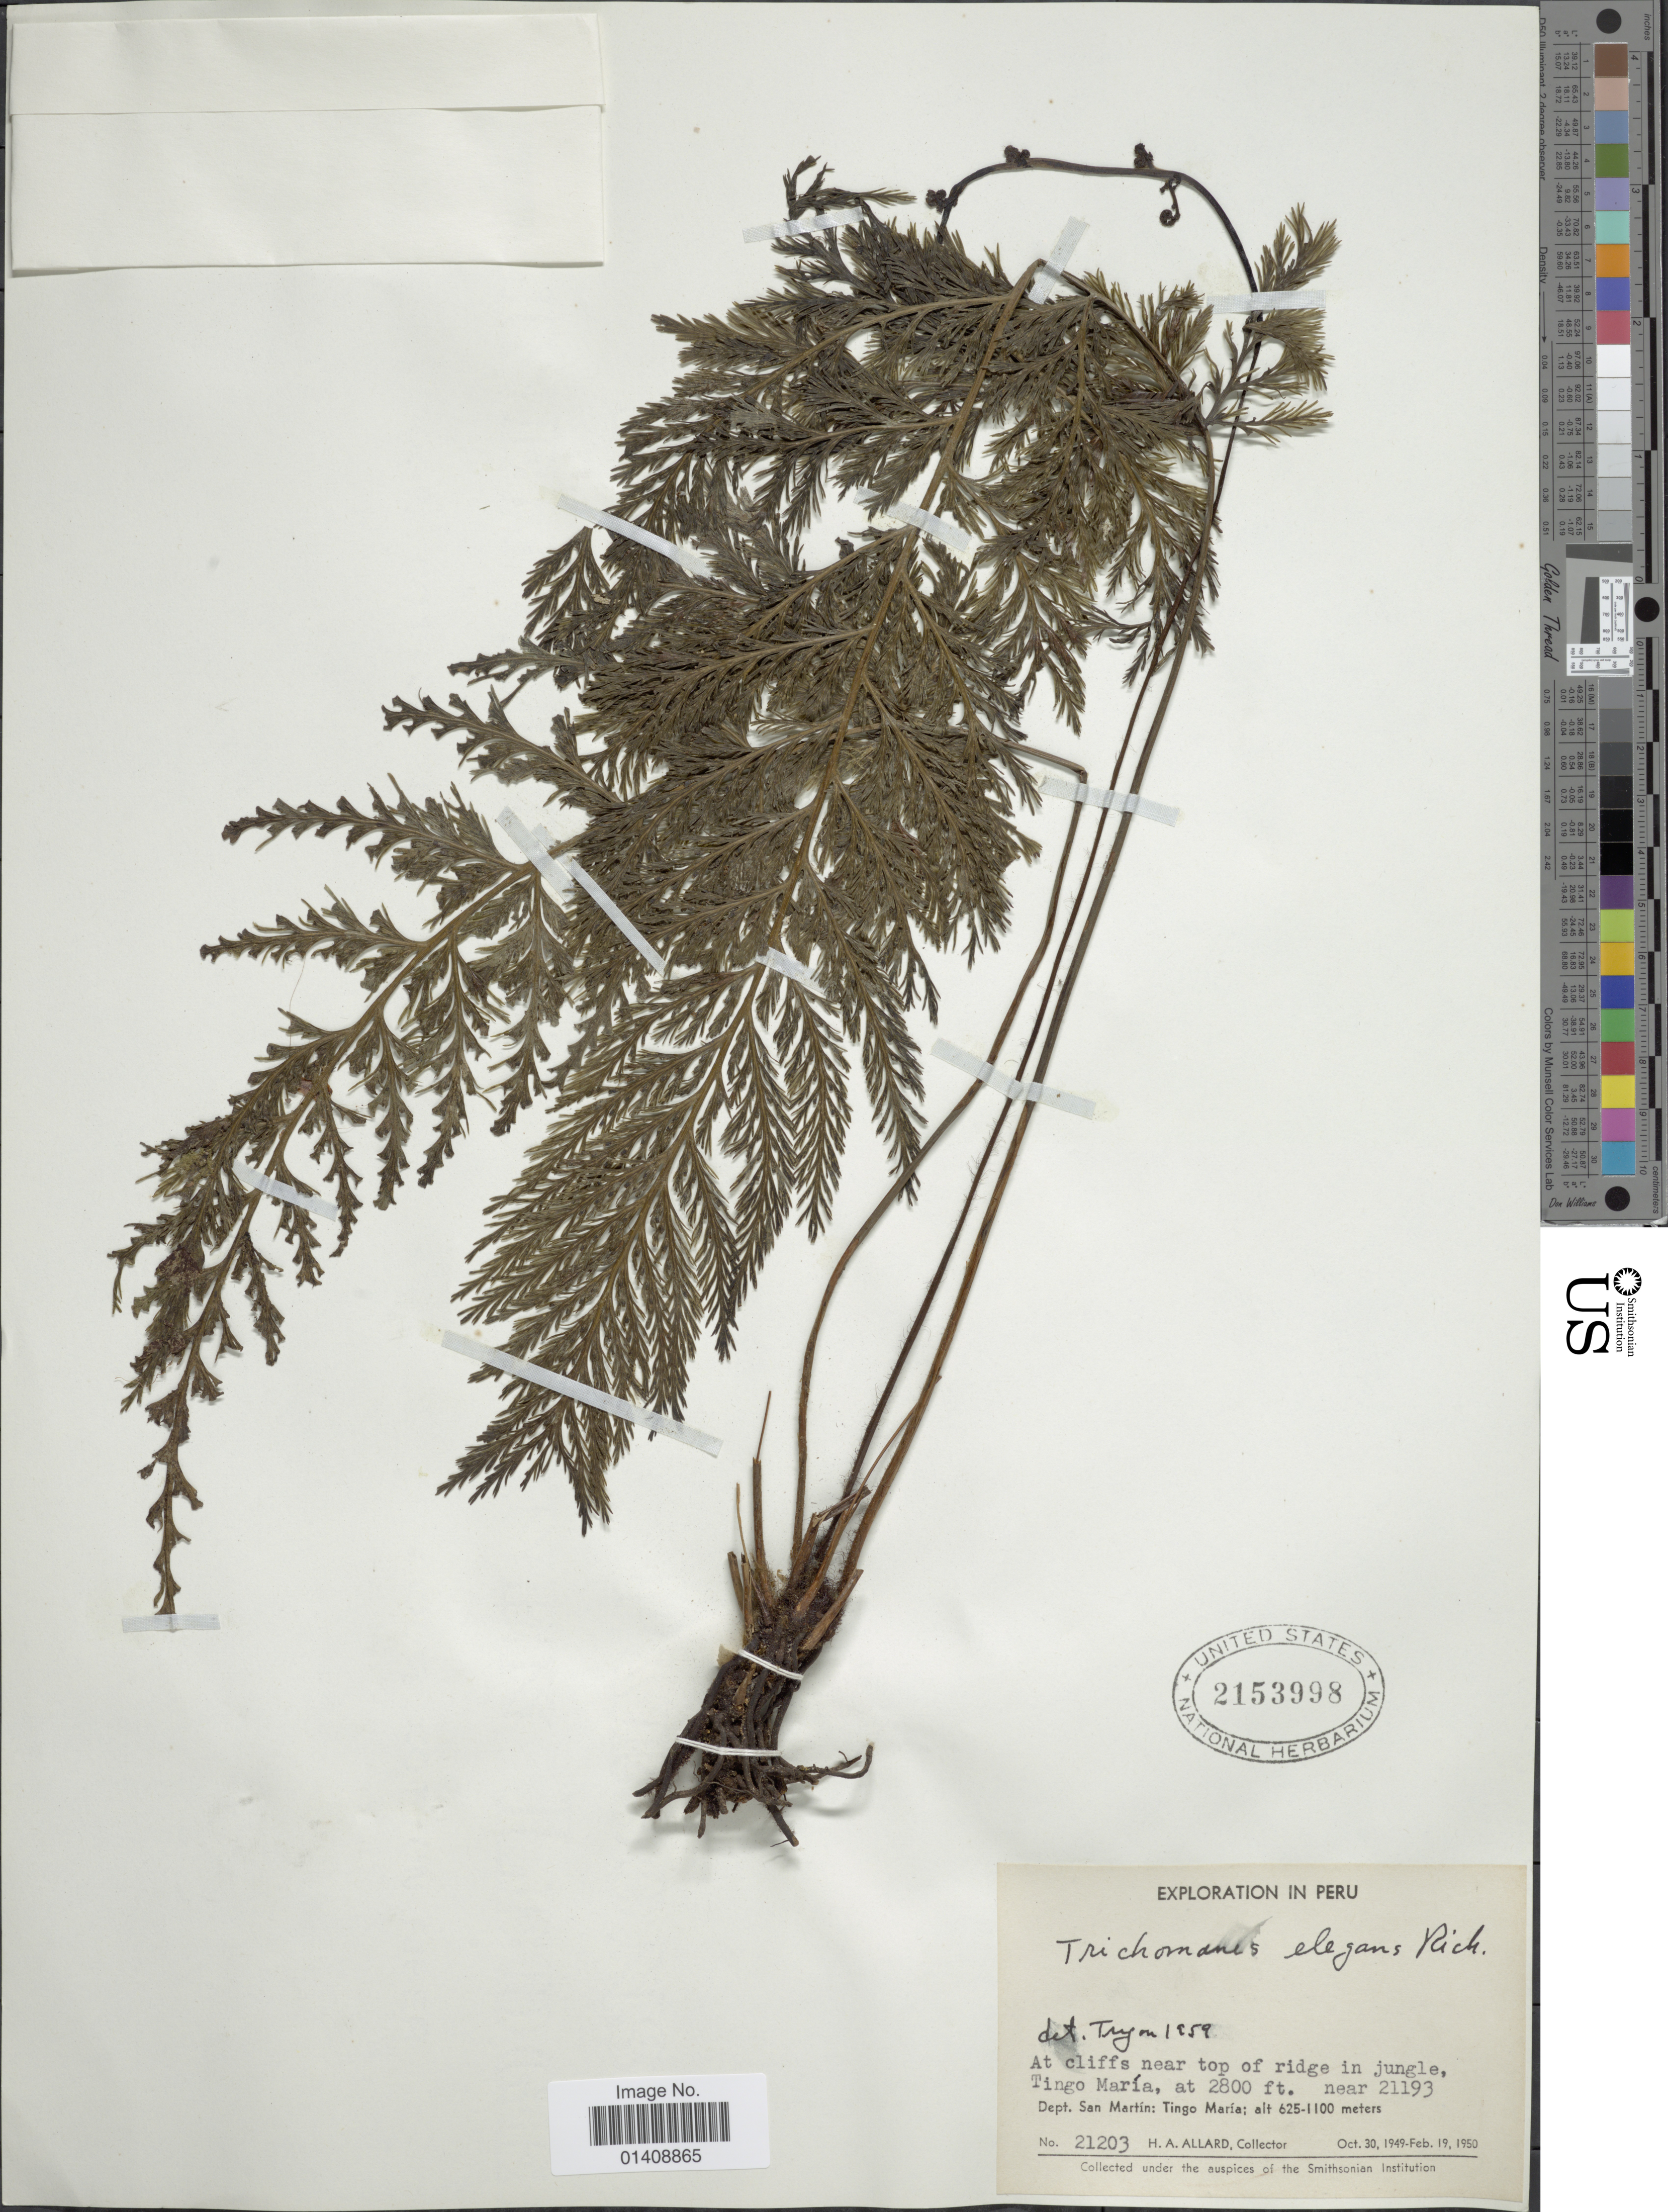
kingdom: Plantae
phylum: Tracheophyta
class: Polypodiopsida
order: Hymenophyllales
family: Hymenophyllaceae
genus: Trichomanes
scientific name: Trichomanes elegans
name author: Rich.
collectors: H. A. Allard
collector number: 21203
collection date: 1949-10-30/1950-02-19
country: Peru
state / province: San Martín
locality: Tingo Maria. At cliffs near top of ridge in jungle, Tingo Maria.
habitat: at cliffs near top of ridge in jungle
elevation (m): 625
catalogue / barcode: US 2153998